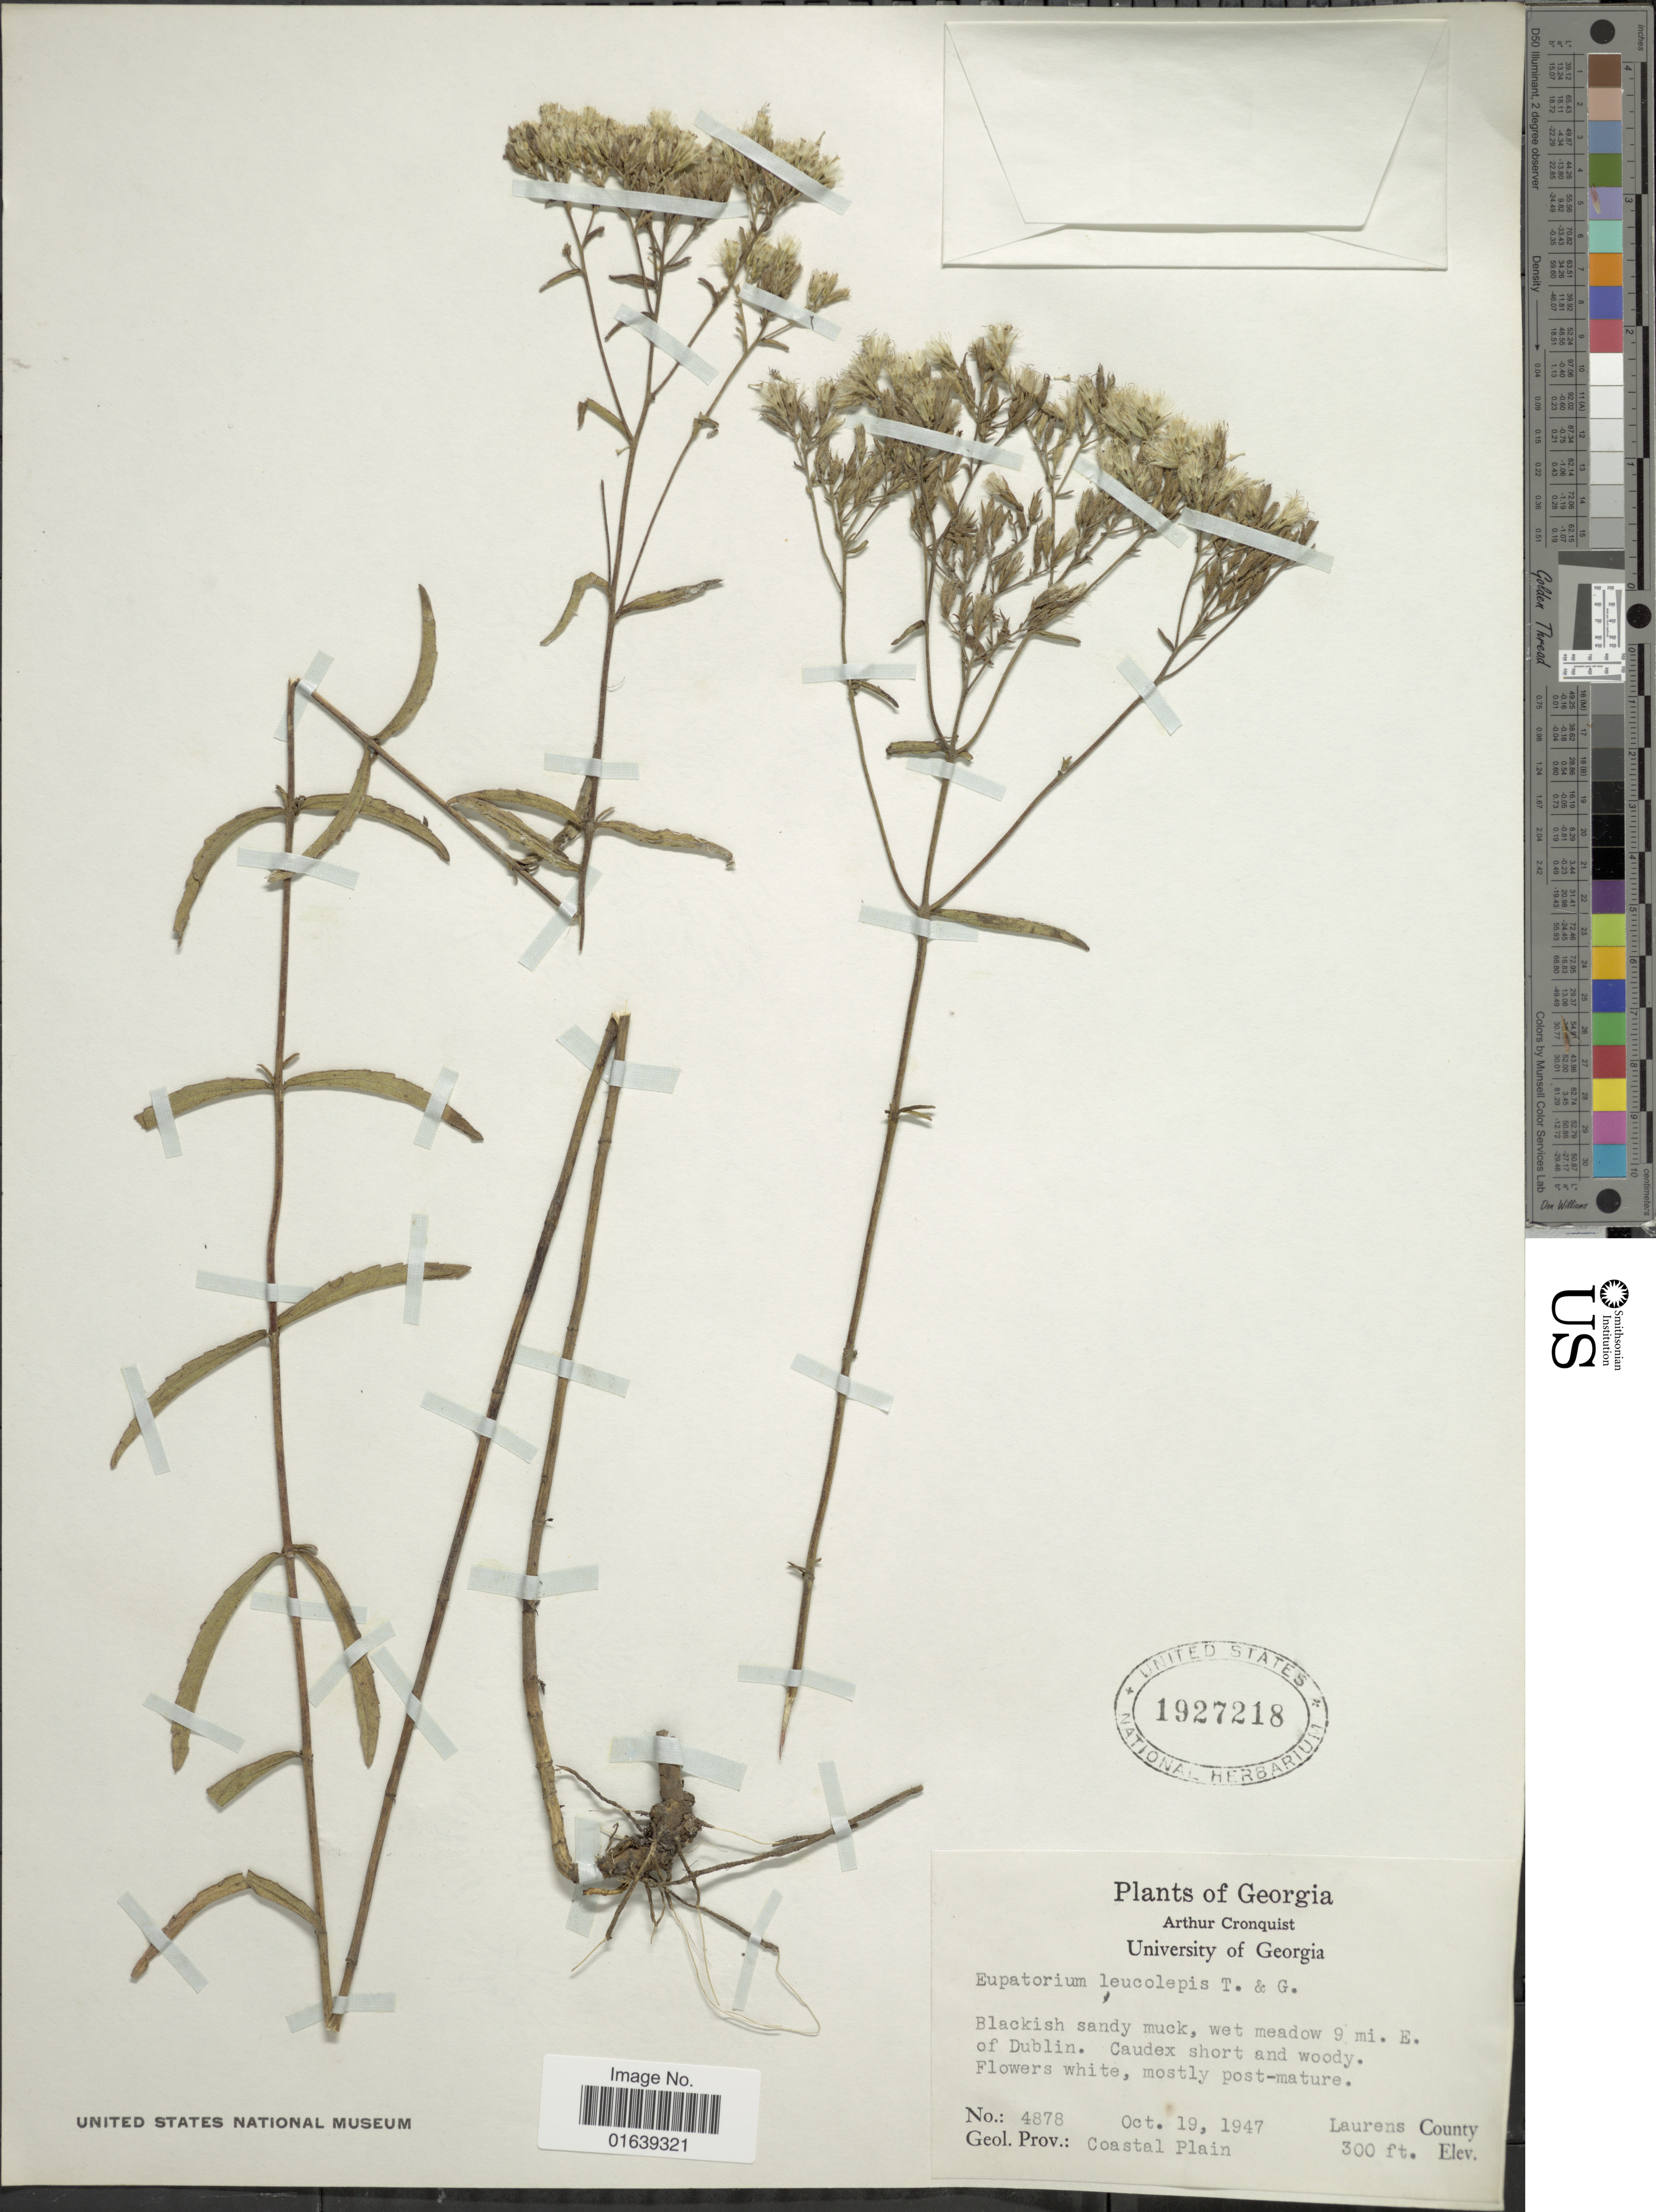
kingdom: Plantae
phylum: Tracheophyta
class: Magnoliopsida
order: Asterales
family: Asteraceae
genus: Eupatorium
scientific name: Eupatorium leucolepis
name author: (DC.) Torr. & A. Gray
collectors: A. J. Cronquist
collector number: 4878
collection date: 1947-10-19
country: United States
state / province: Georgia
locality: Georgia. Laurens County. wet meadow 9 mi. E. of Dublin.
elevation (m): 91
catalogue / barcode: US 1927218